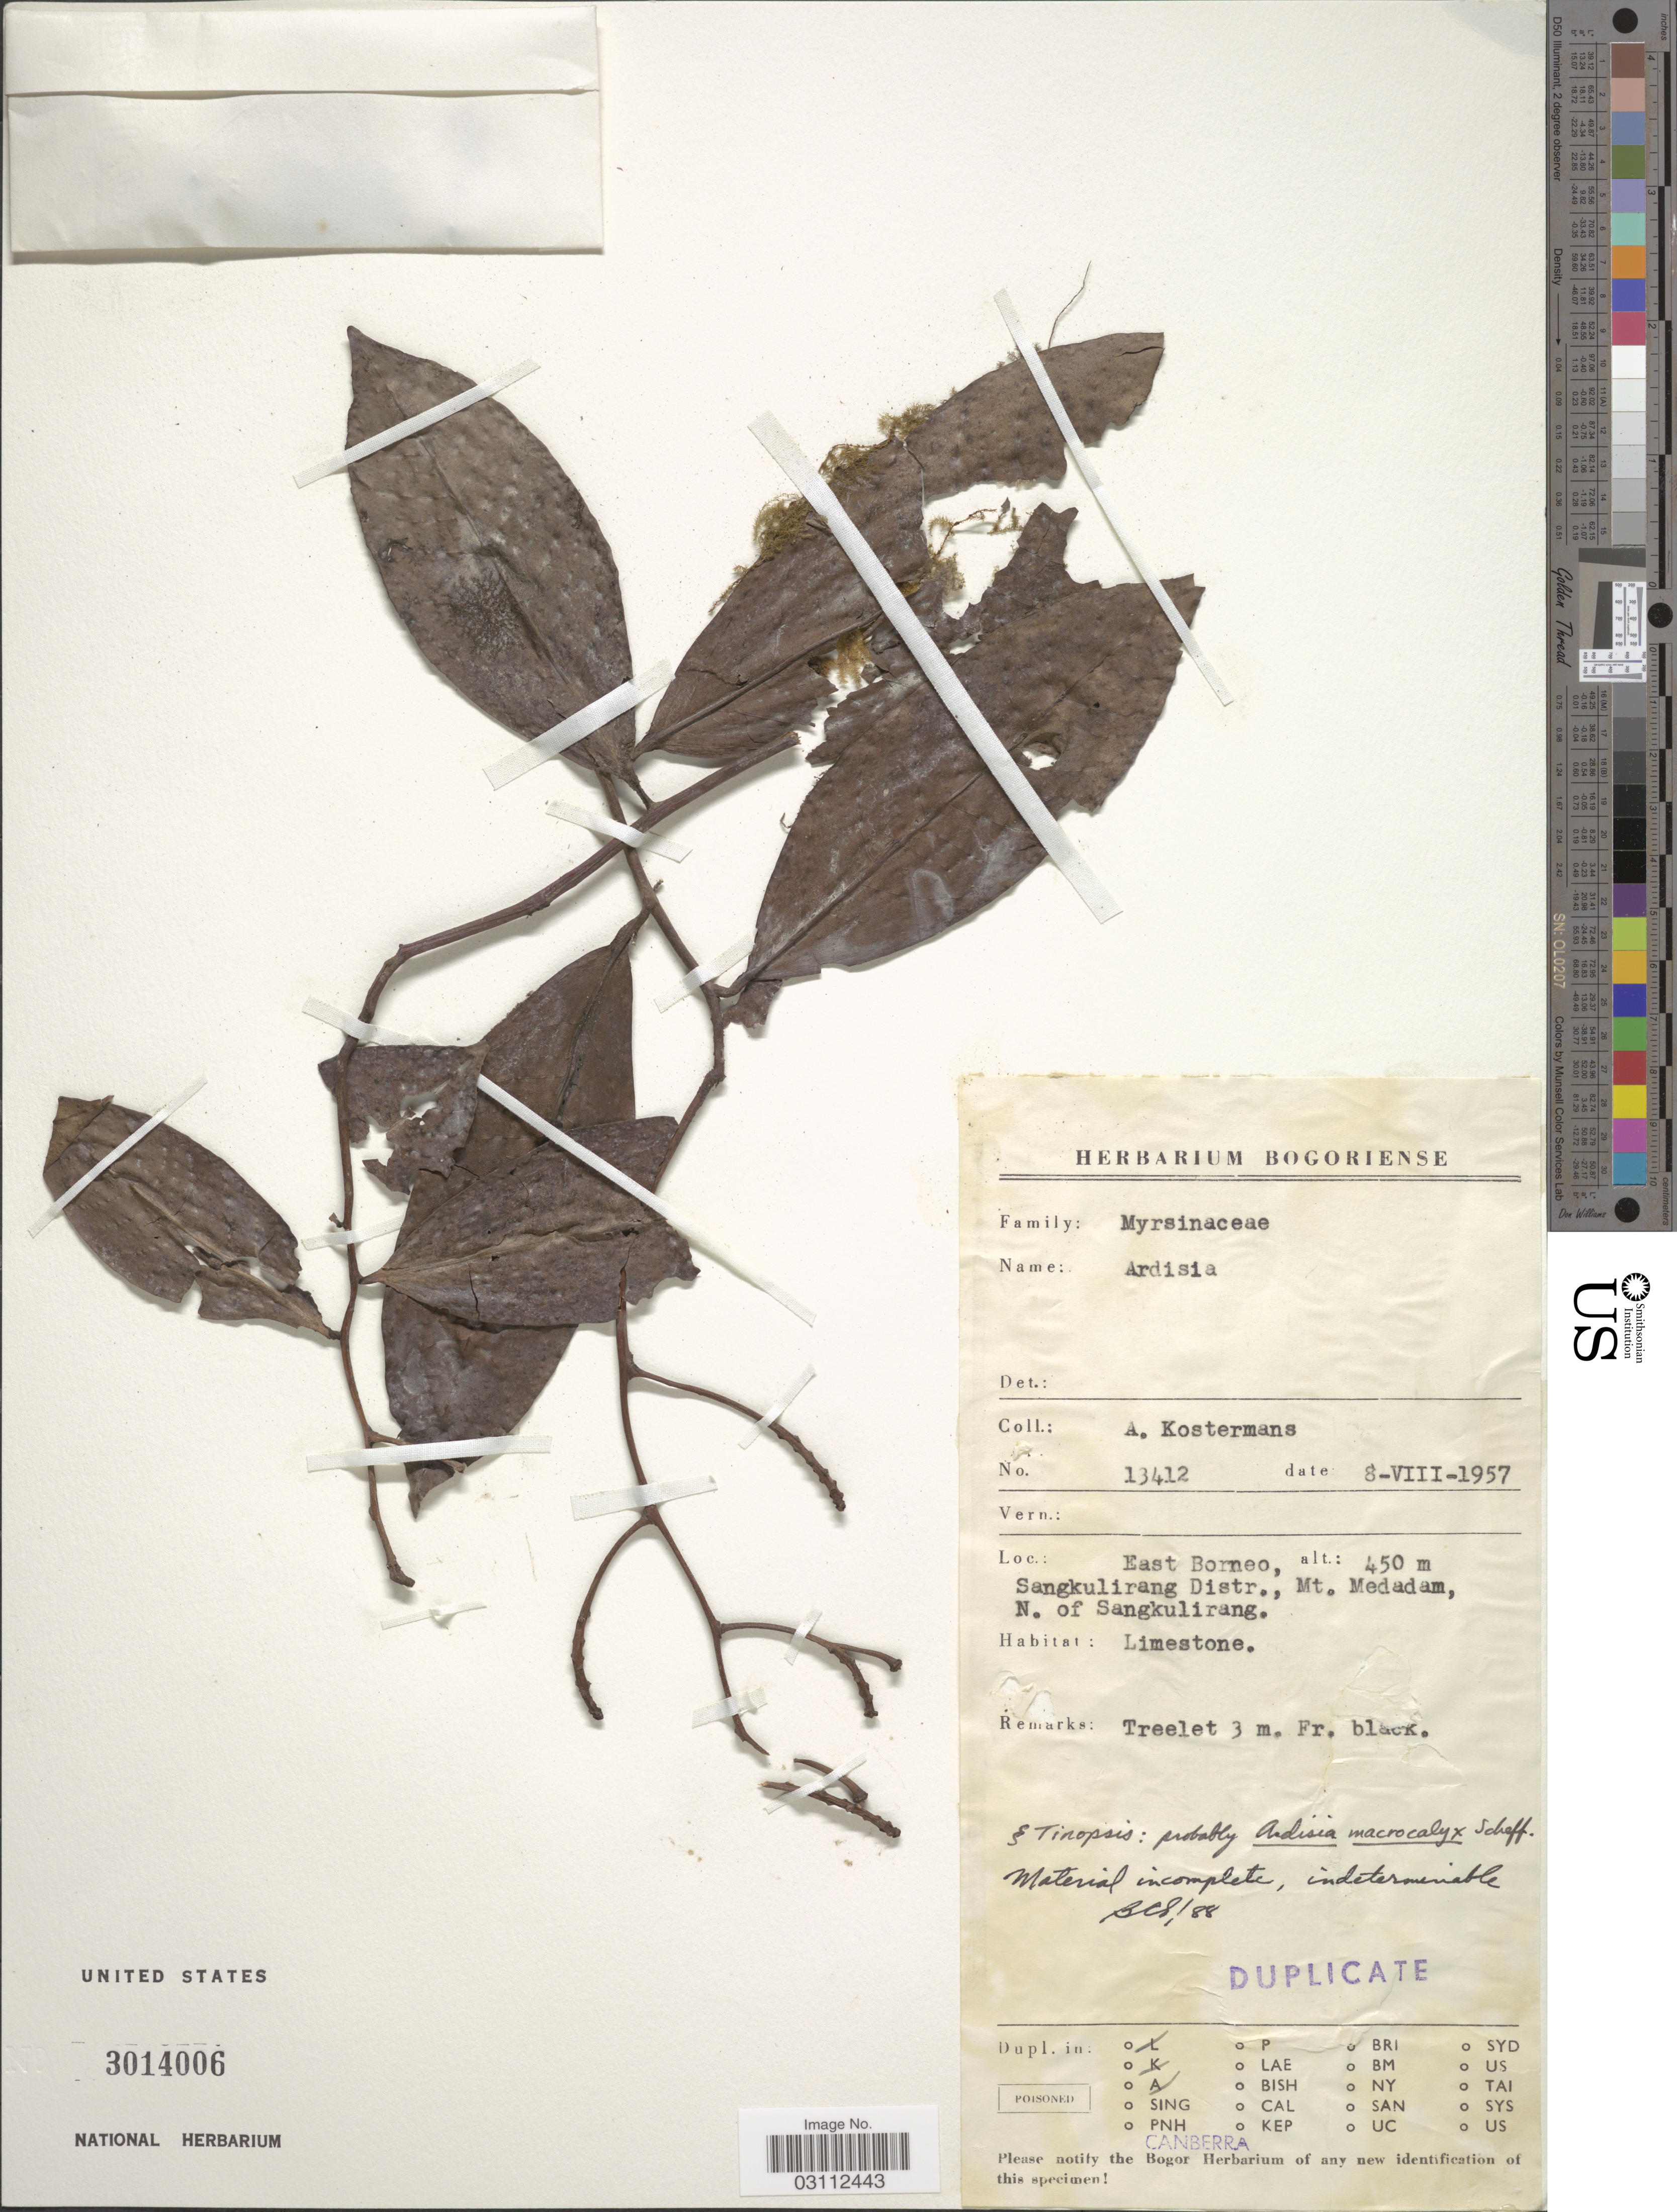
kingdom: Plantae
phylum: Tracheophyta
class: Magnoliopsida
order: Ericales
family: Primulaceae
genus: Ardisia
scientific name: Ardisia macrocalyx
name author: Scheff.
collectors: A. J. G. Kostermans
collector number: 13412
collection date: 1957-08-08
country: Indonesia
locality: East Borneo, Sangkulirang Distr., Mt. Medadam, N. of Sangkulirang.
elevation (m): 450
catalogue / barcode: US 3014006